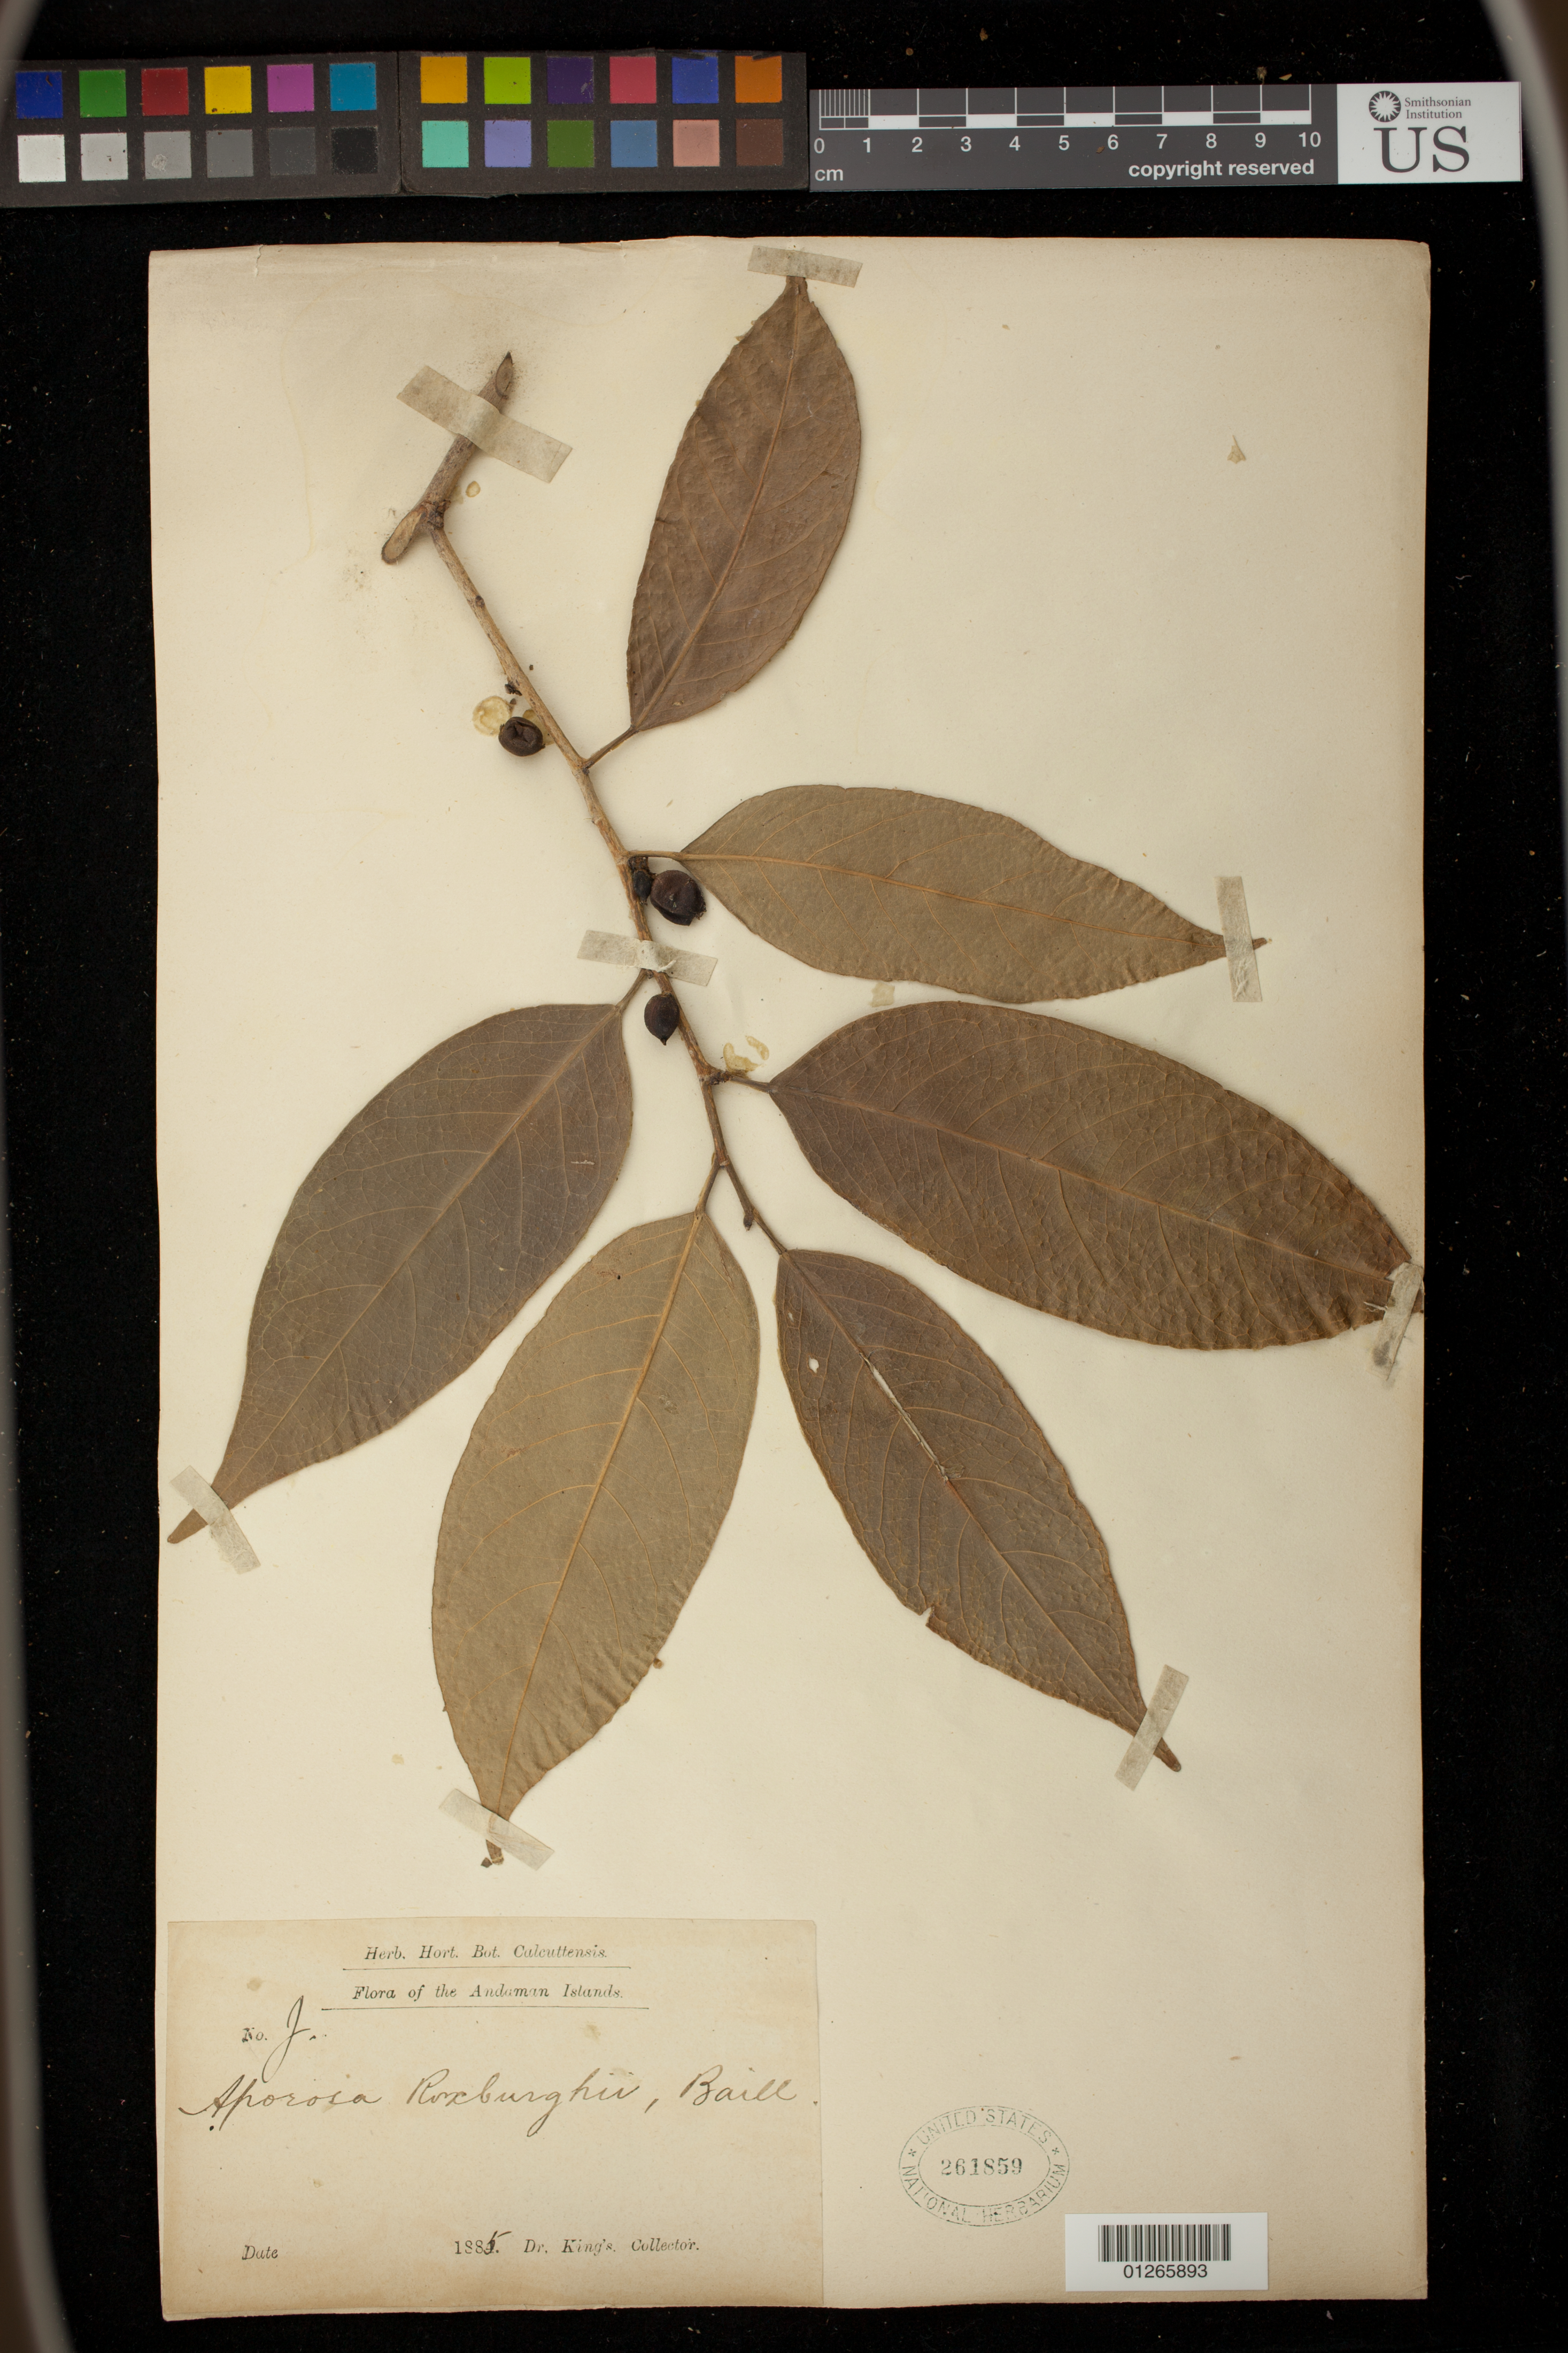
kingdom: Plantae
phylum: Tracheophyta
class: Magnoliopsida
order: Malpighiales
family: Phyllanthaceae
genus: Aporosa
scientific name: Aporosa octandra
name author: (Buch.-Ham. & D. Don) Vickery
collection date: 1885-01-01/1885-12-31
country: India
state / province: Andaman and Nicobar Islands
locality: Andaman Islands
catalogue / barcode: US 261859